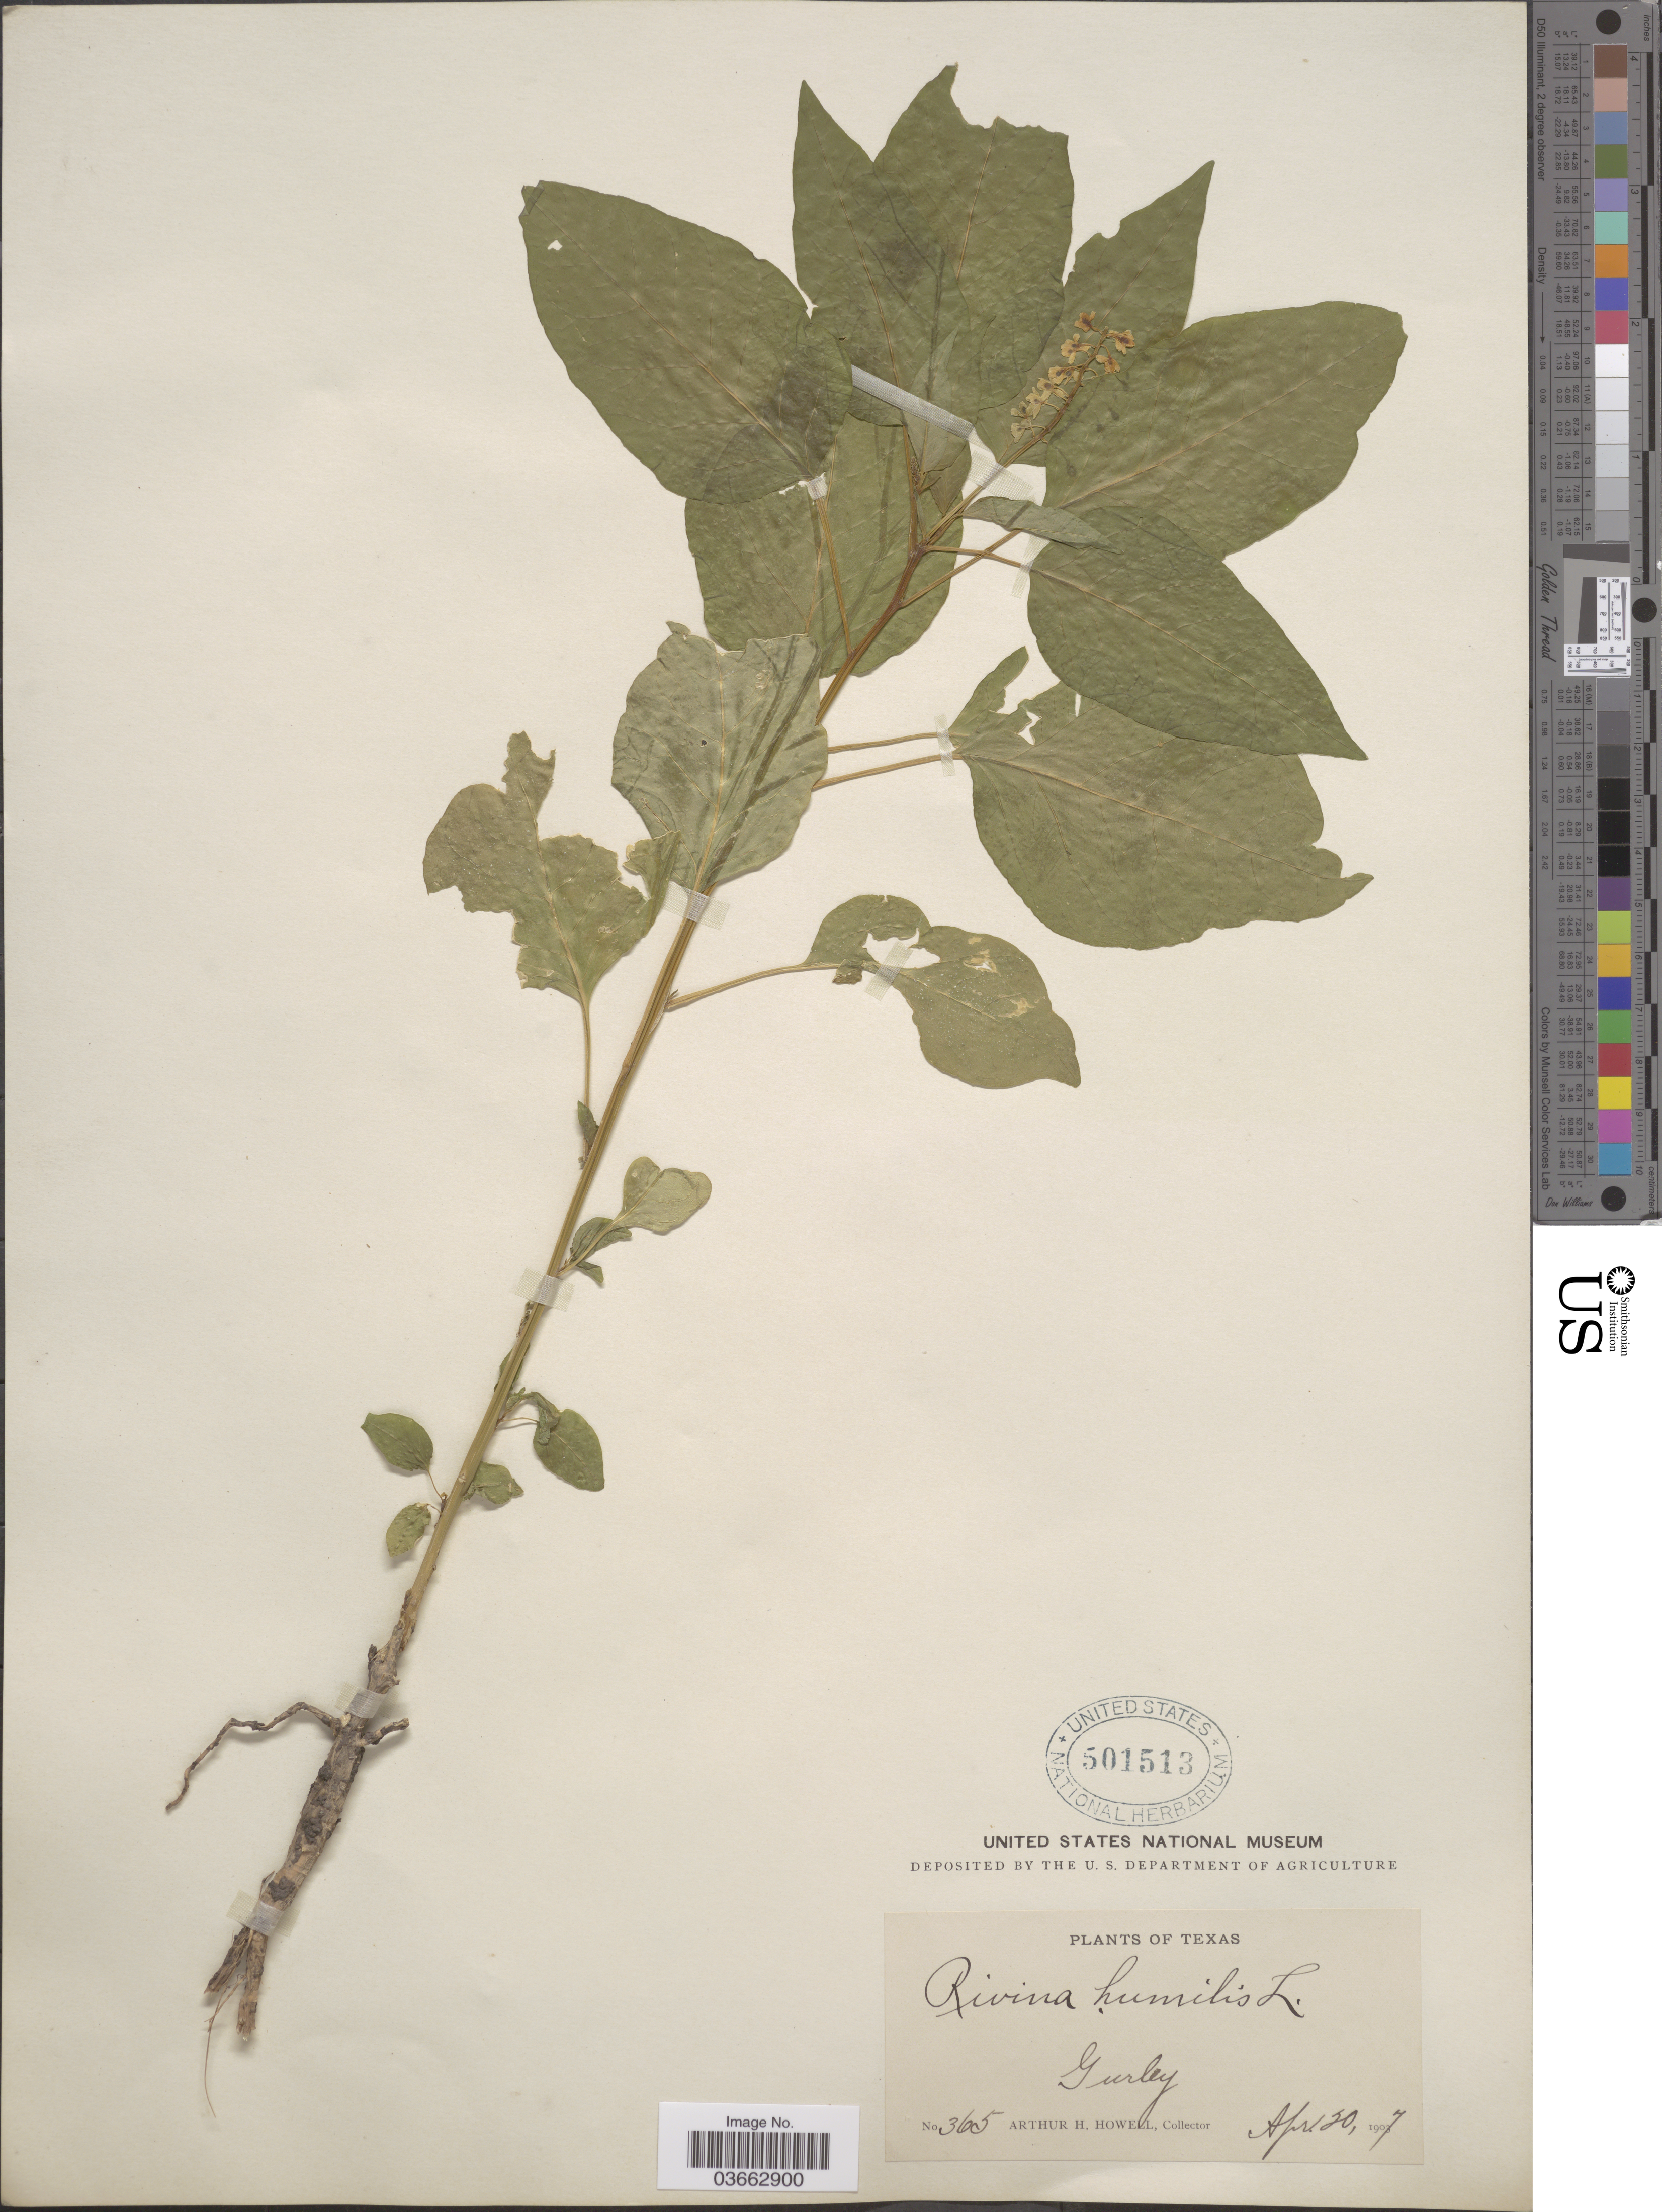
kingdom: Plantae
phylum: Tracheophyta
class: Magnoliopsida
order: Caryophyllales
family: Phytolaccaceae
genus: Rivina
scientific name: Rivina humilis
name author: L.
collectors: A. H. Howell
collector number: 365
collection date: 1907-04-20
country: United States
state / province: Texas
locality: Gurley.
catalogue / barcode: US 501513